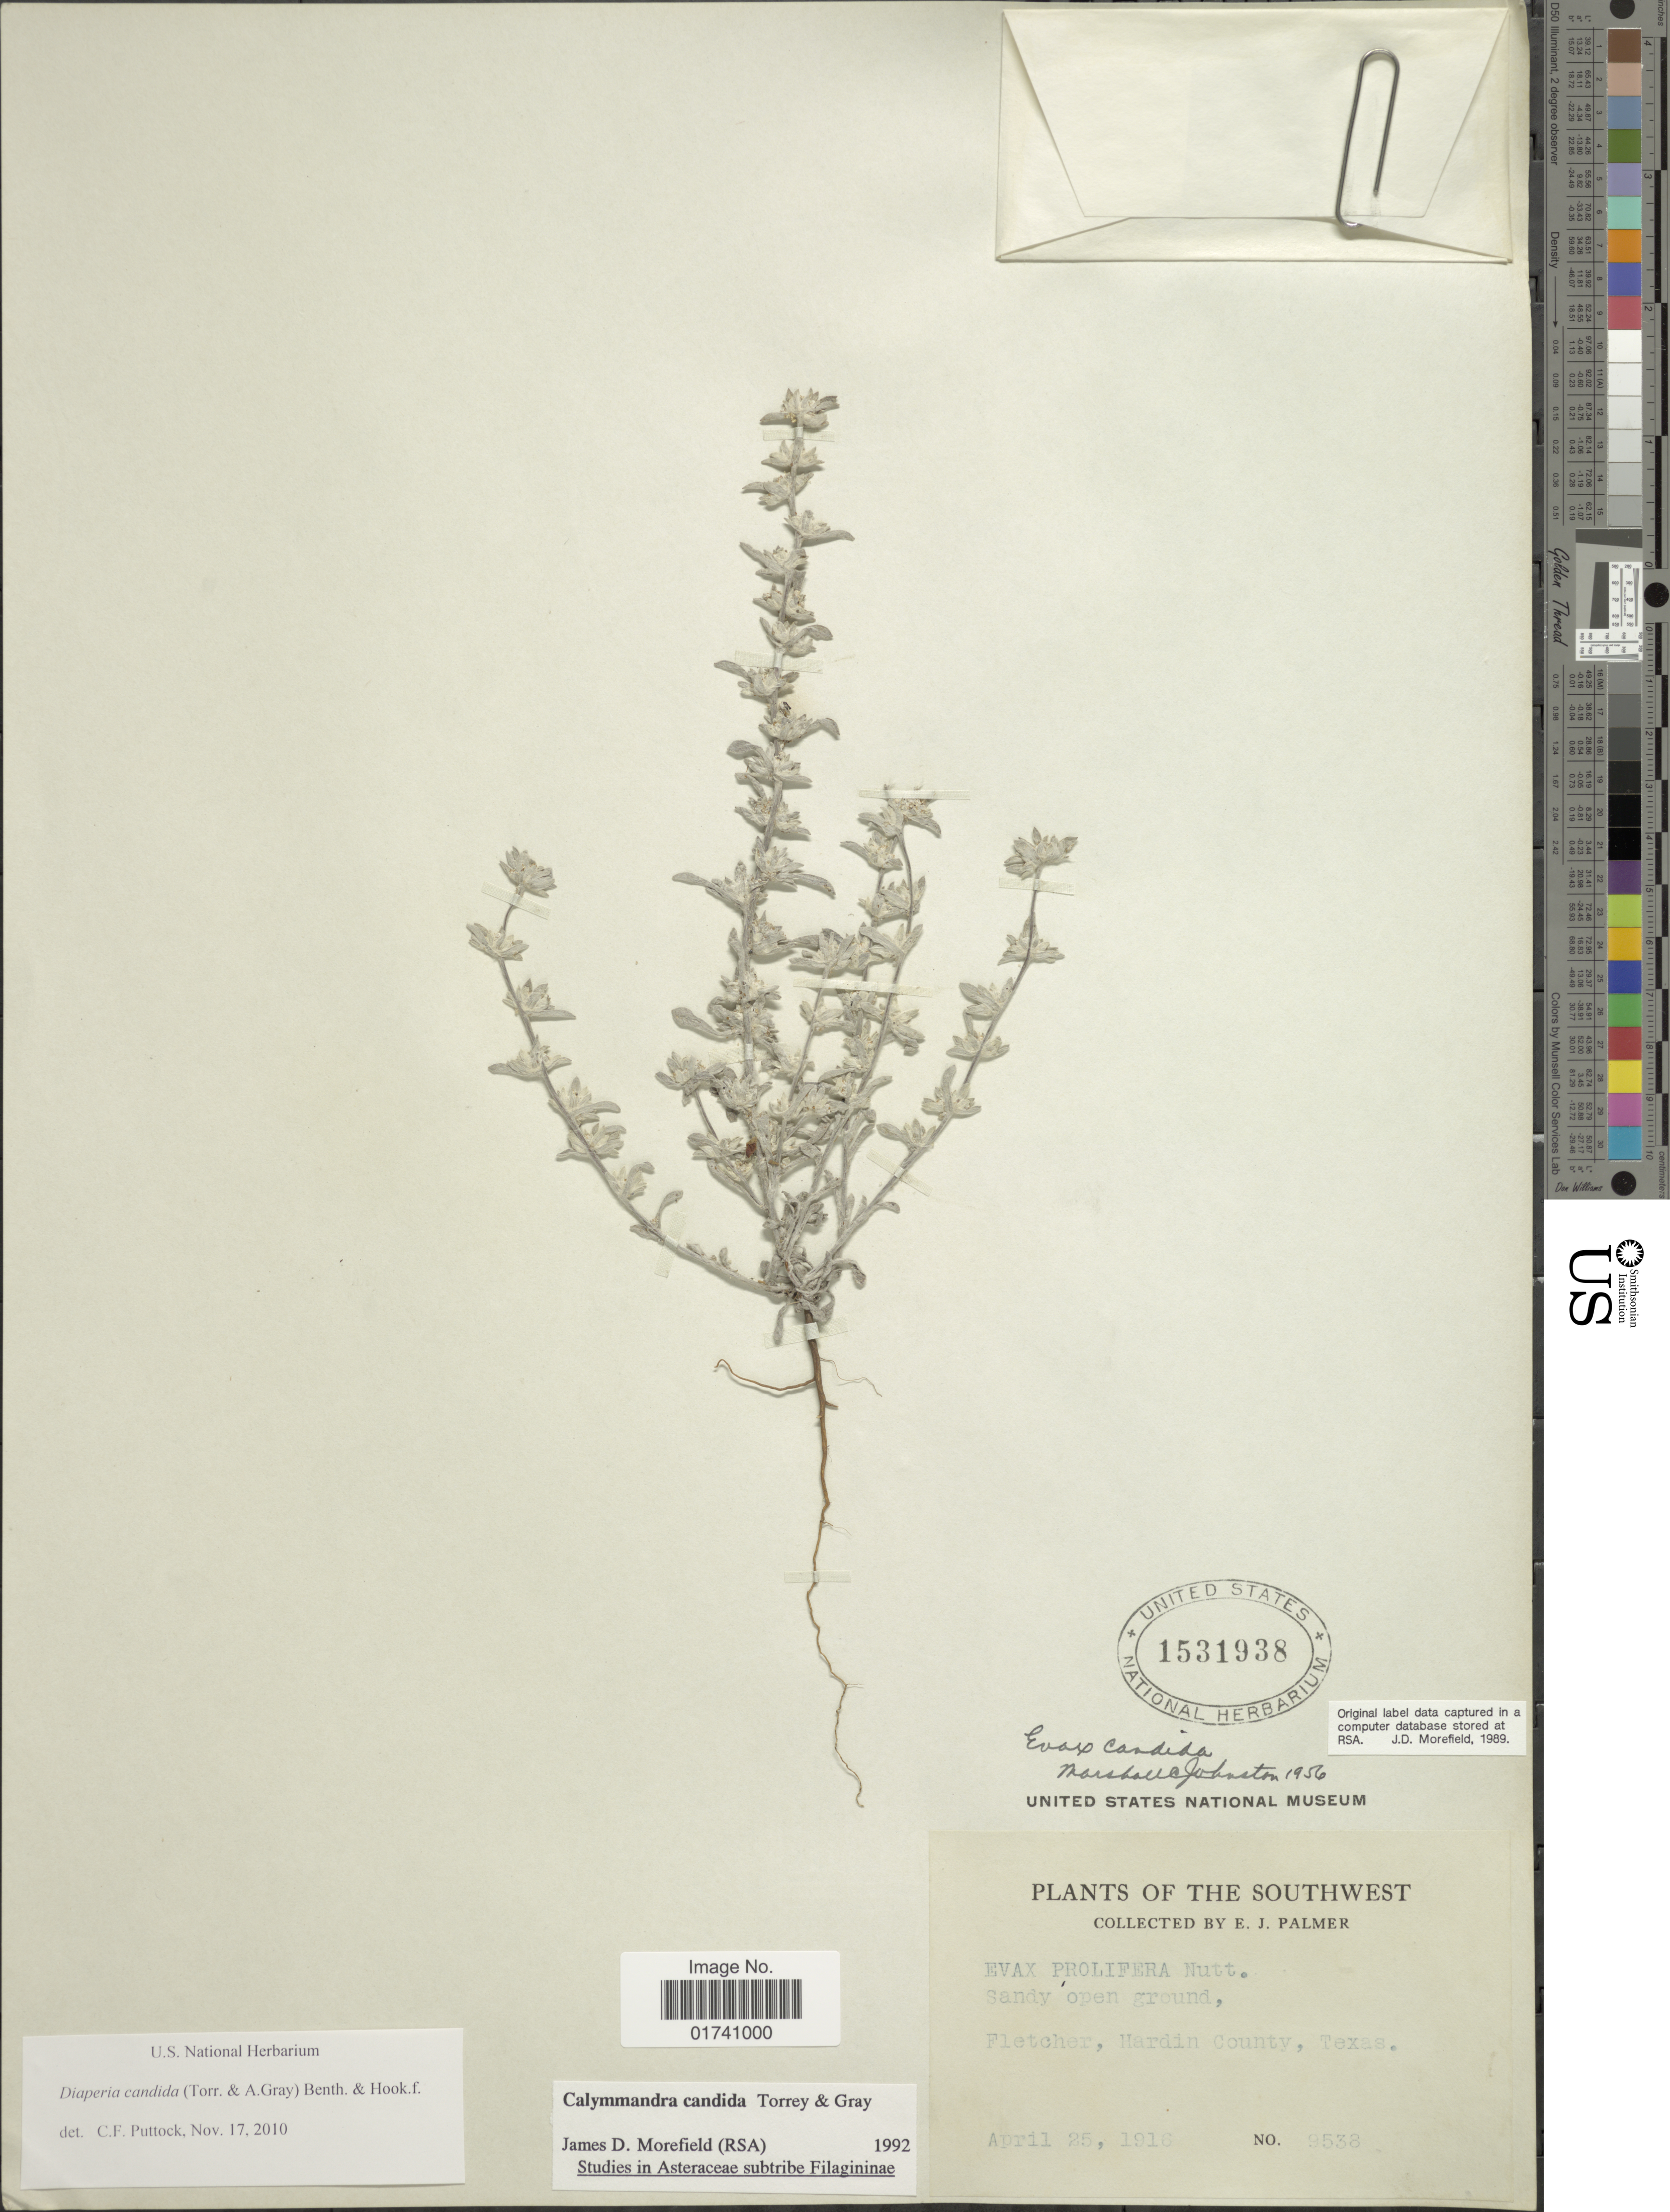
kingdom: Plantae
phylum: Tracheophyta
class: Magnoliopsida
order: Asterales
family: Asteraceae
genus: Diaperia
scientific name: Diaperia candida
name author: (Torr. & A. Gray) Benth. & Hook. f.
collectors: E. J. Palmer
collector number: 9538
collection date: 1916-04-25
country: United States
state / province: Texas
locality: Fletcher, Hardin County.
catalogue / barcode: US 1531938